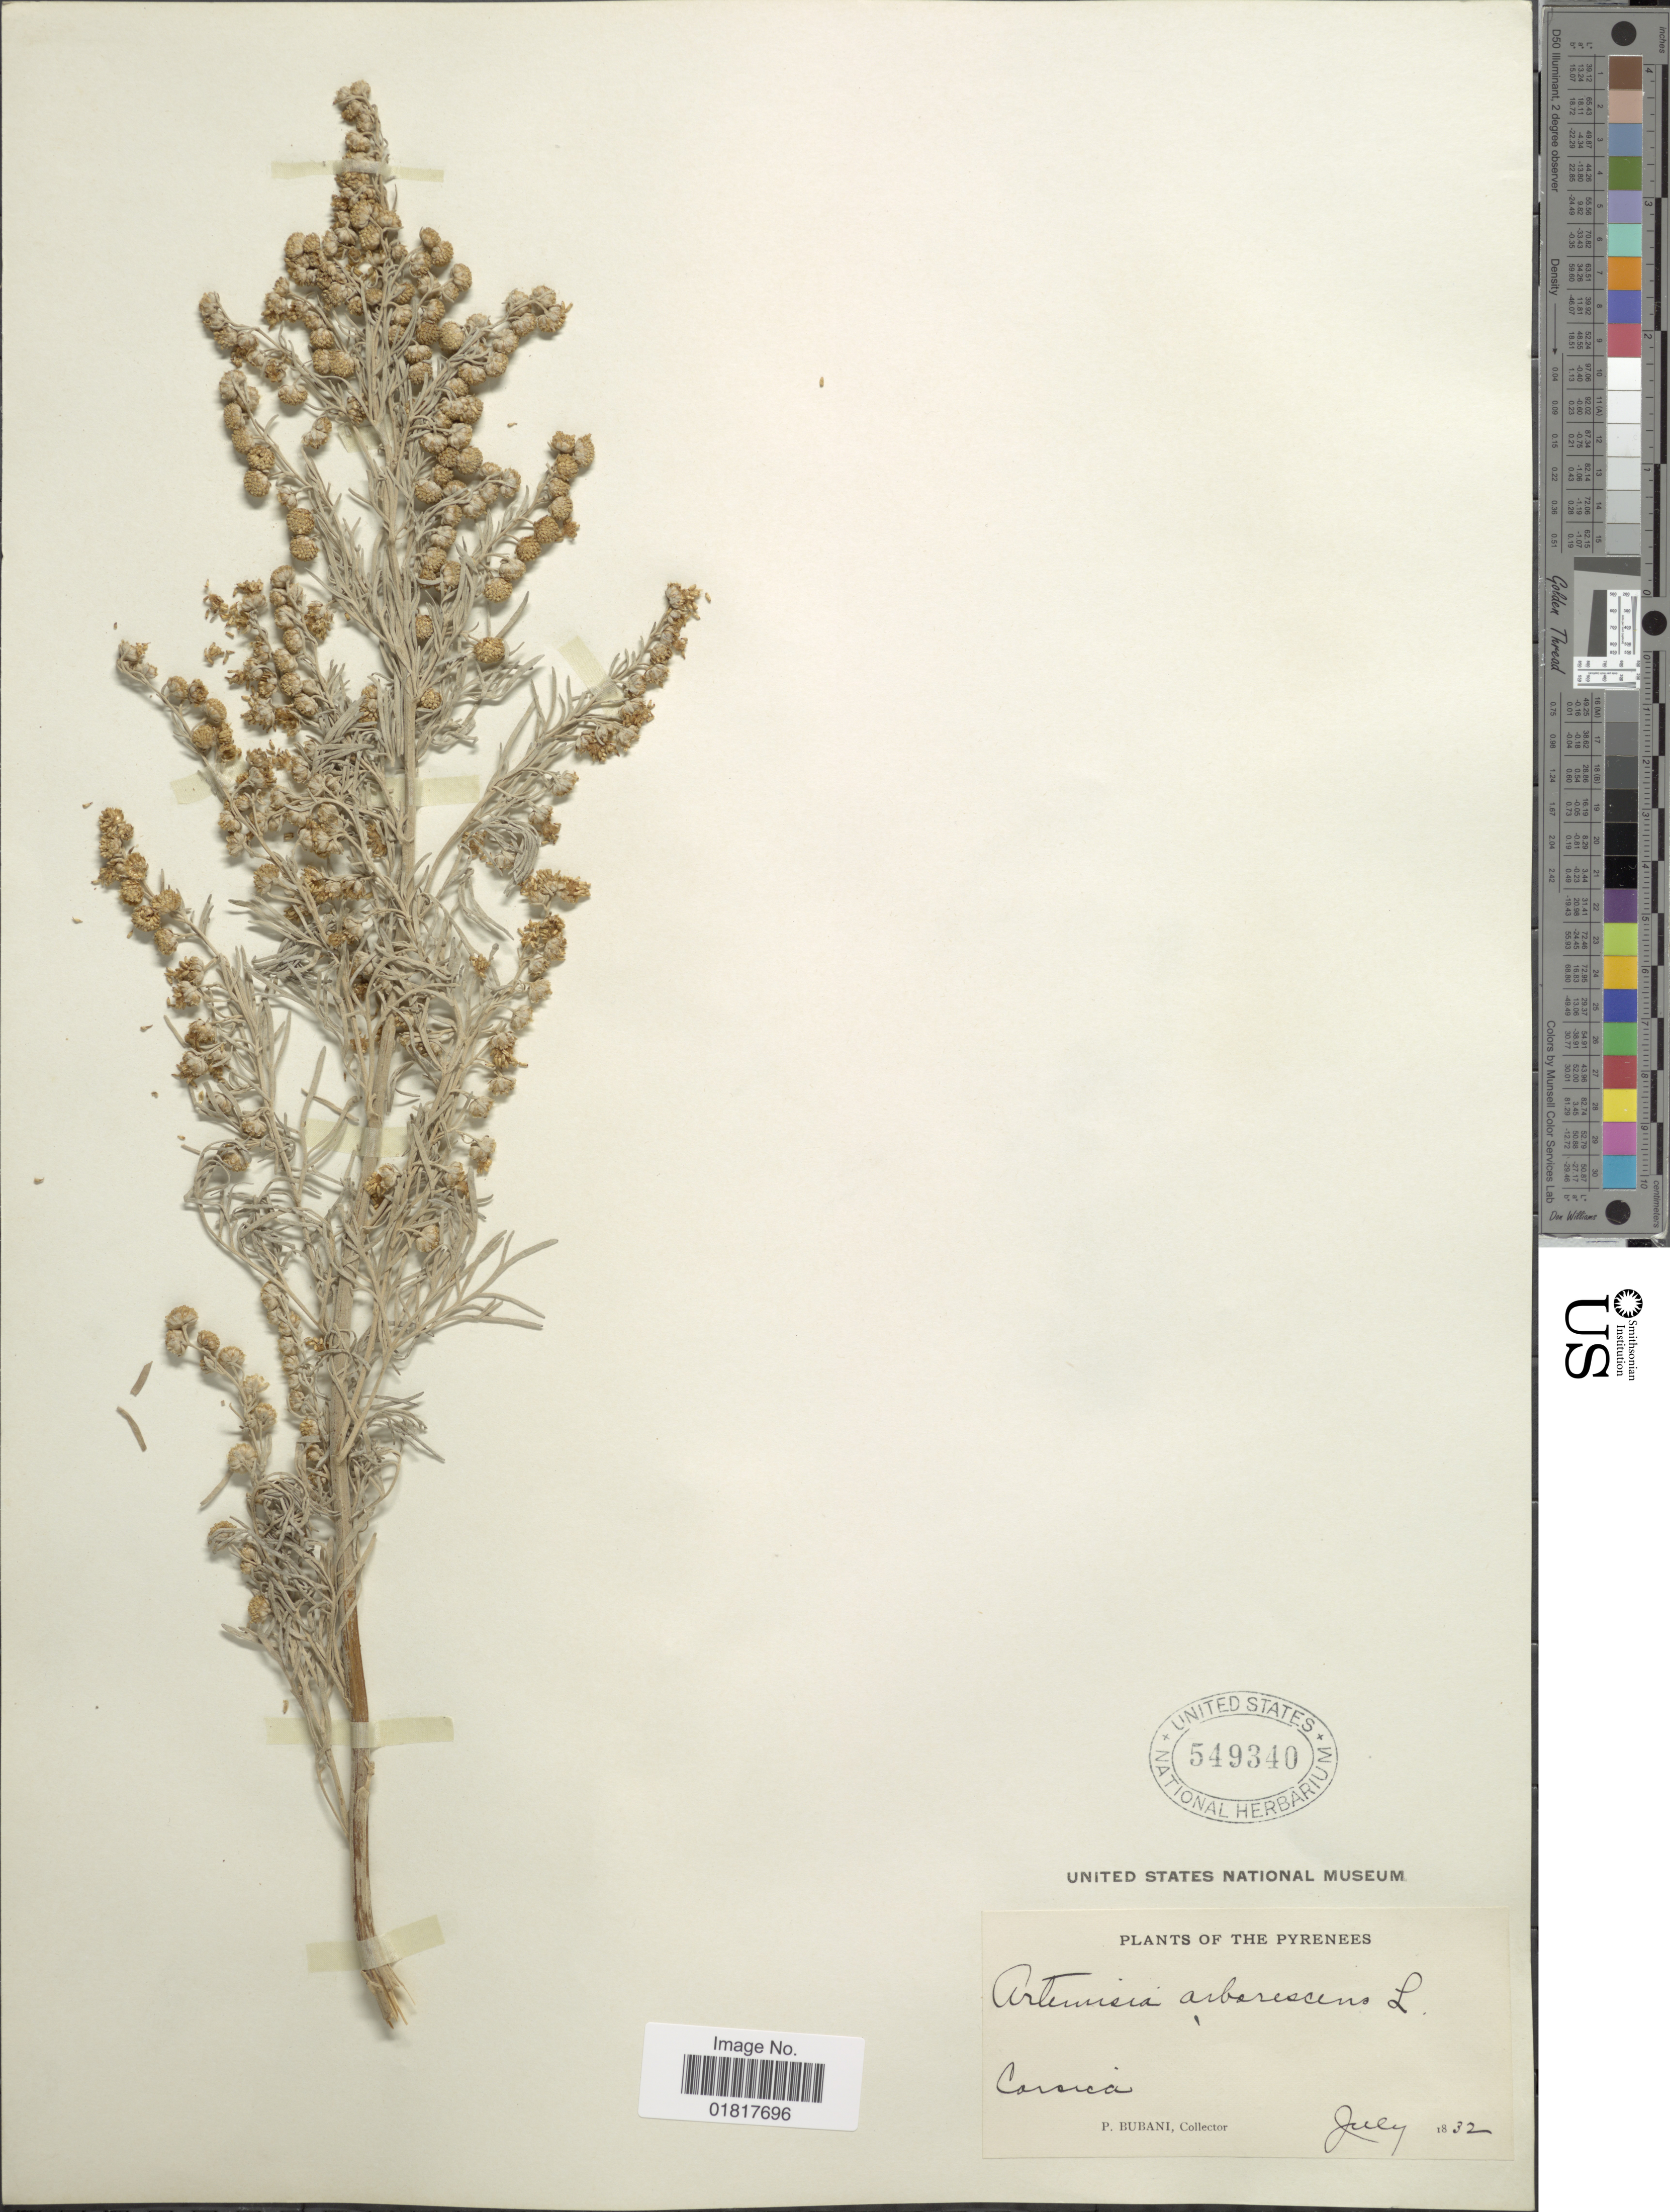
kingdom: Plantae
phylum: Tracheophyta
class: Magnoliopsida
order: Asterales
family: Asteraceae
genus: Artemisia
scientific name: Artemisia arborescens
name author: L.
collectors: P. Bubani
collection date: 1832-07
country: France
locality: Pyrénéés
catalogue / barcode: US 549340